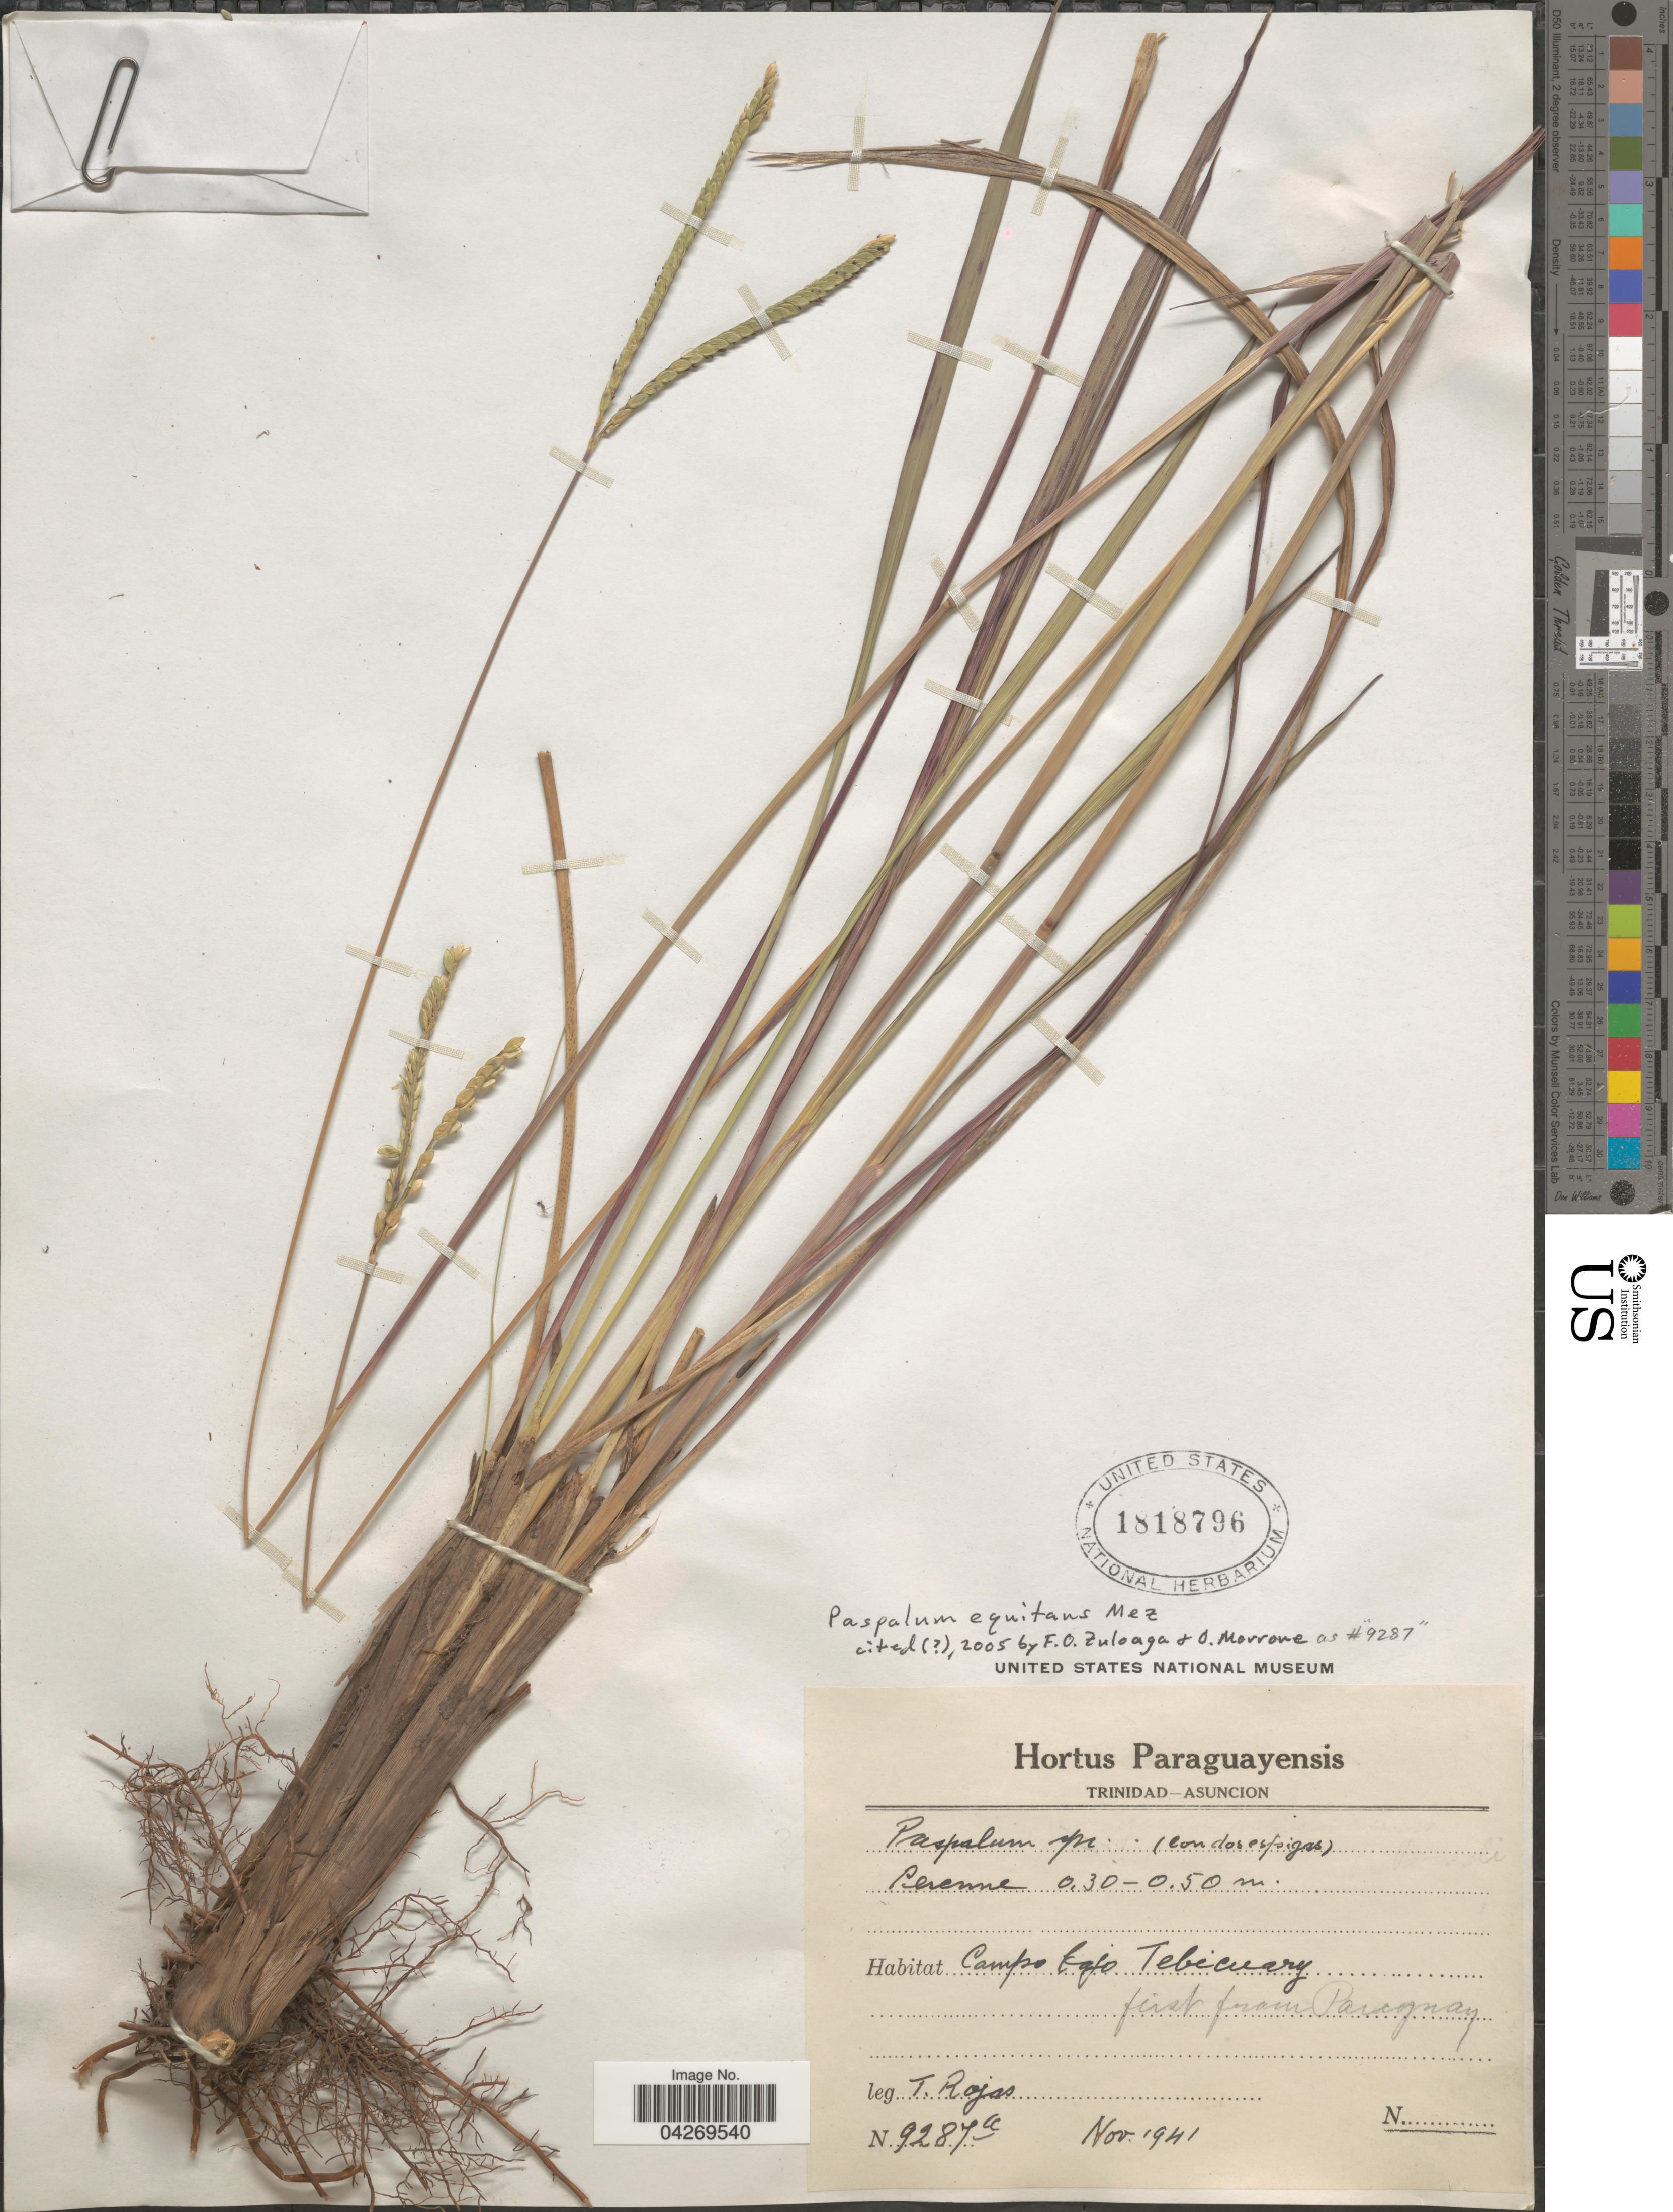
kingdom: Plantae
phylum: Tracheophyta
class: Liliopsida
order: Poales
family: Poaceae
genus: Paspalum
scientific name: Paspalum equitans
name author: Mez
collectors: T. Rojas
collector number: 9287a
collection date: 1941-11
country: Paraguay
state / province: Asuncion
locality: Campo bajo Tebicuary.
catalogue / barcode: US 1818796